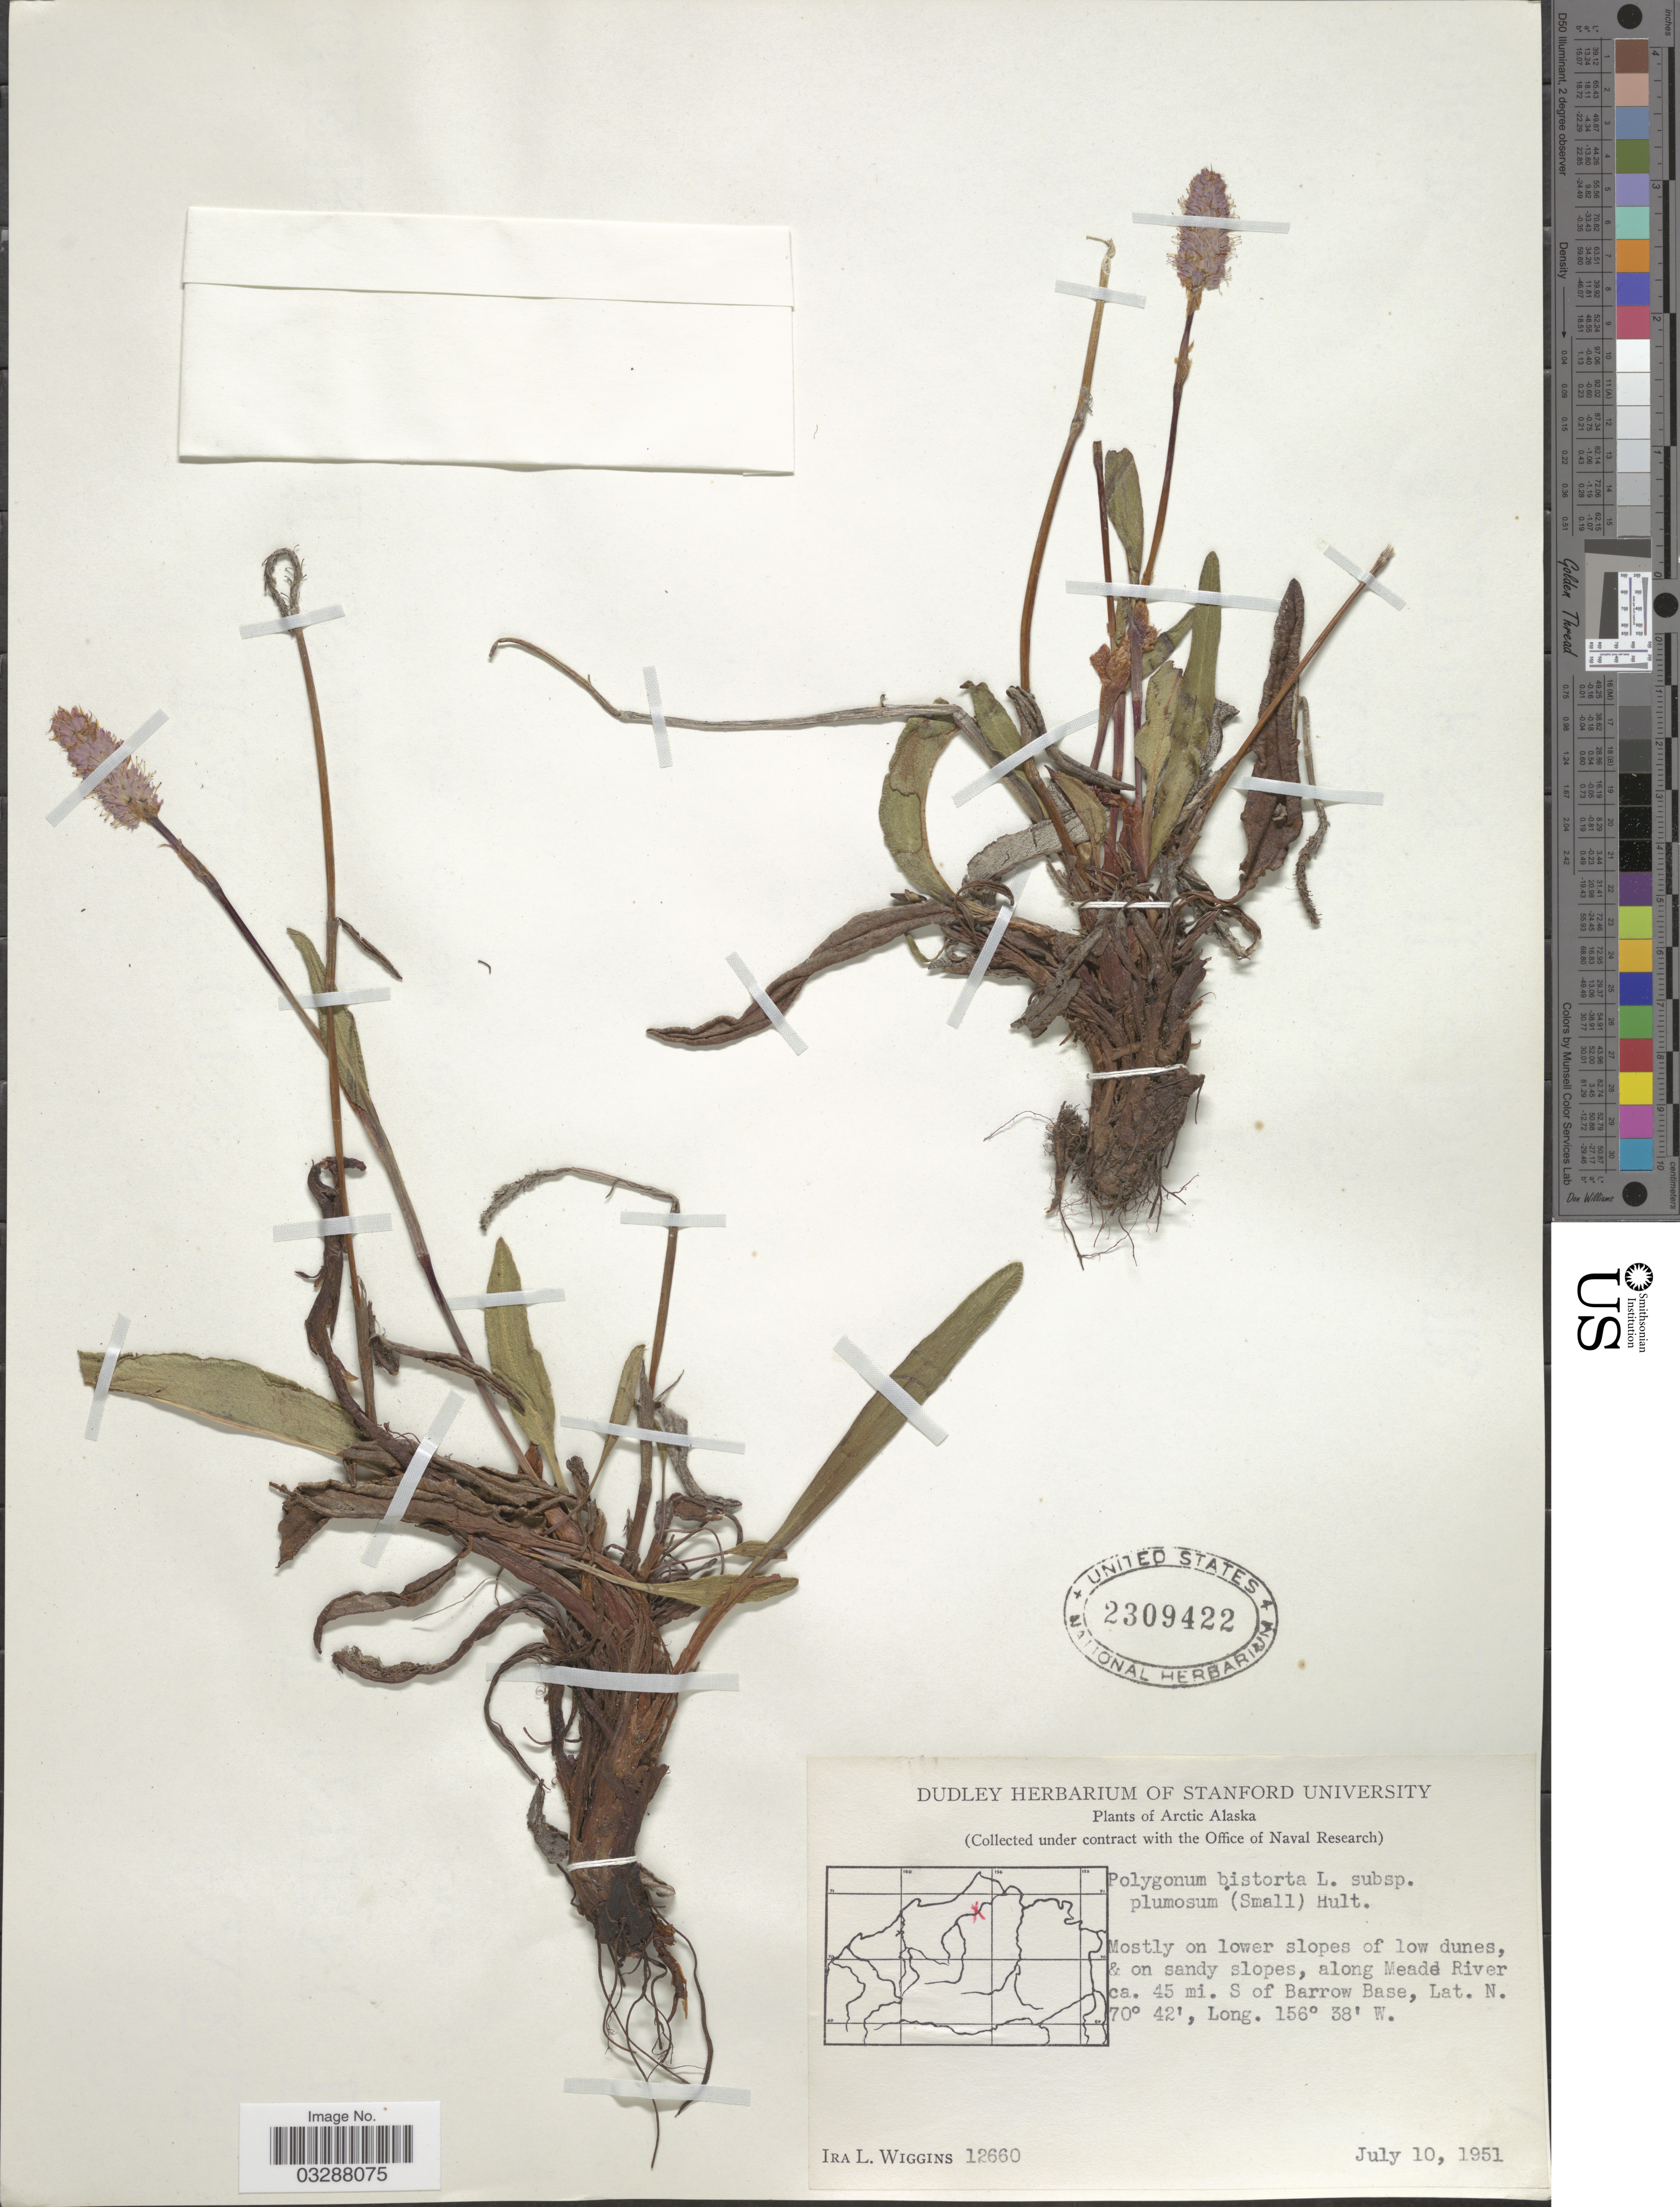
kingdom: Plantae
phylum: Tracheophyta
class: Magnoliopsida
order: Caryophyllales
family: Polygonaceae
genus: Bistorta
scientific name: Bistorta plumosa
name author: (Small) Greene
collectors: I. L. Wiggins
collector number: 12660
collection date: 1951-07-10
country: United States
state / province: Alaska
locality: Arctic Alaska. Along Meade River, ca. 45 mi. S of Barrow Base.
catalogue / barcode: US 2309422